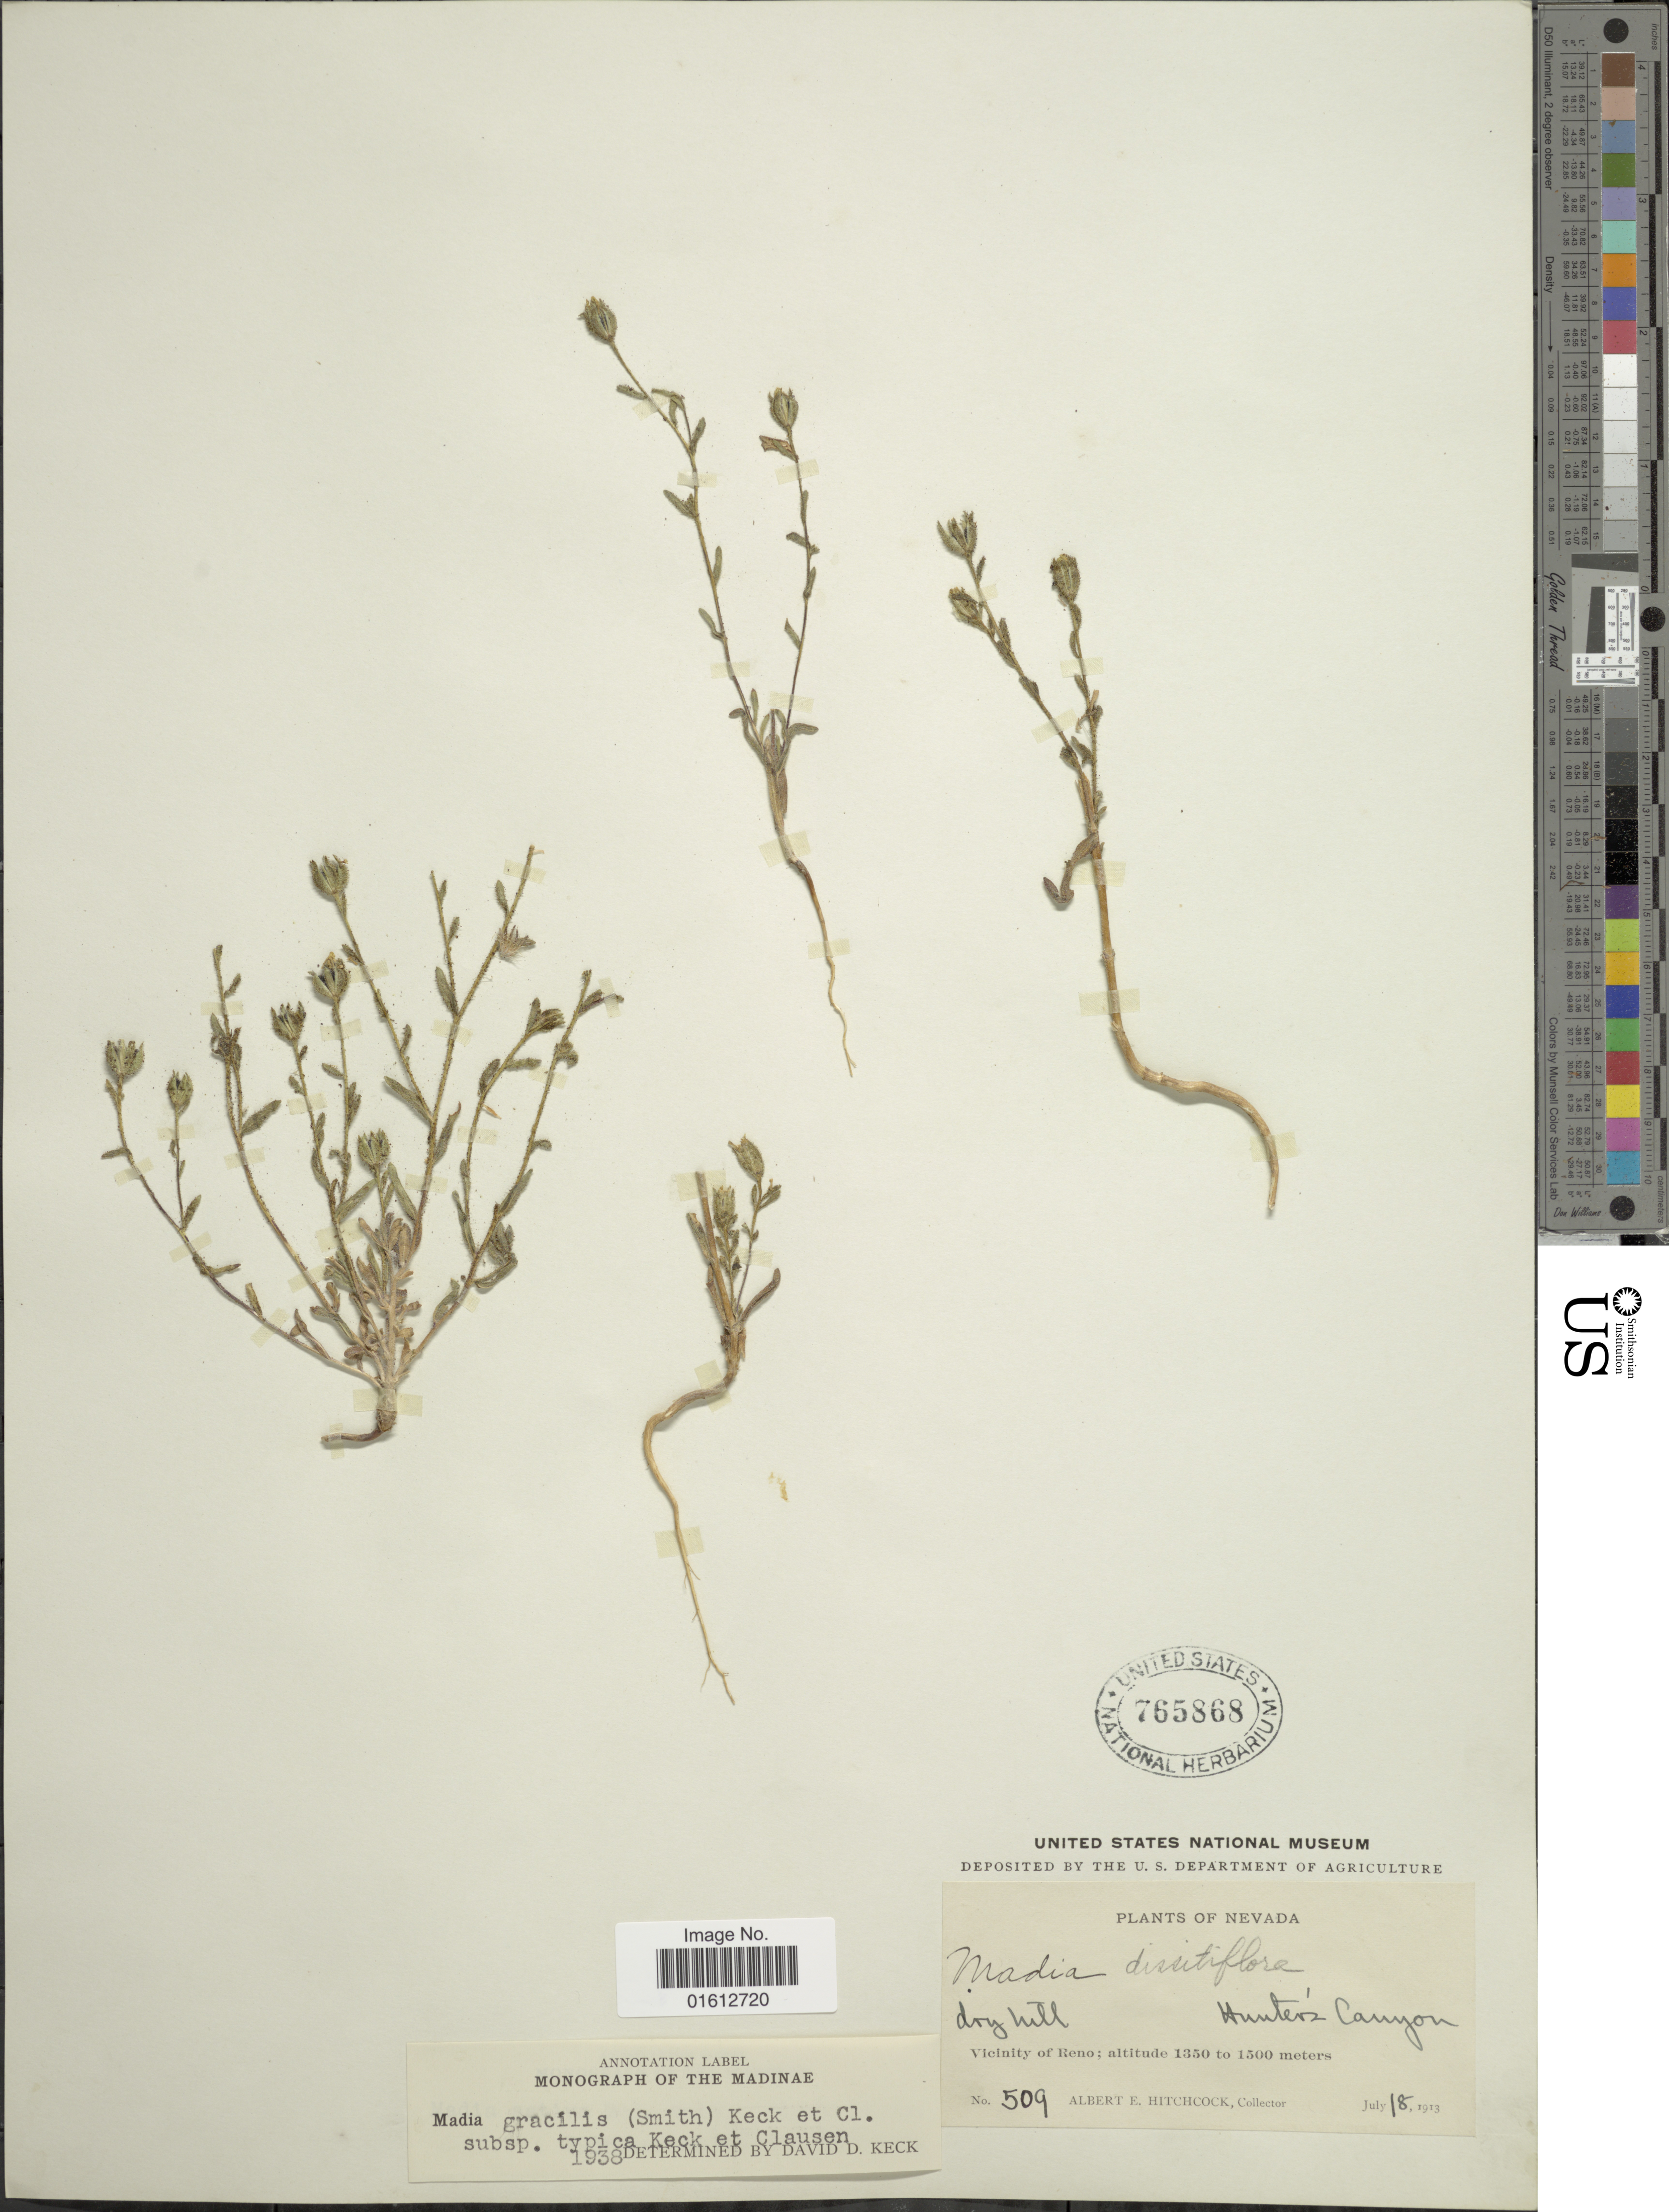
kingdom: Plantae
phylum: Tracheophyta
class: Magnoliopsida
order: Asterales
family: Asteraceae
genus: Madia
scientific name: Madia gracilis subsp. gracilis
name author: (Sm.) D.D. Keck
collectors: A. Hitchcock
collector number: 509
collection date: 1913-07-18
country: United States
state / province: Nevada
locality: Dry hill, Hunter's Canyon. Vicinity of Reno.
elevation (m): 1350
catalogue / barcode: US 765868